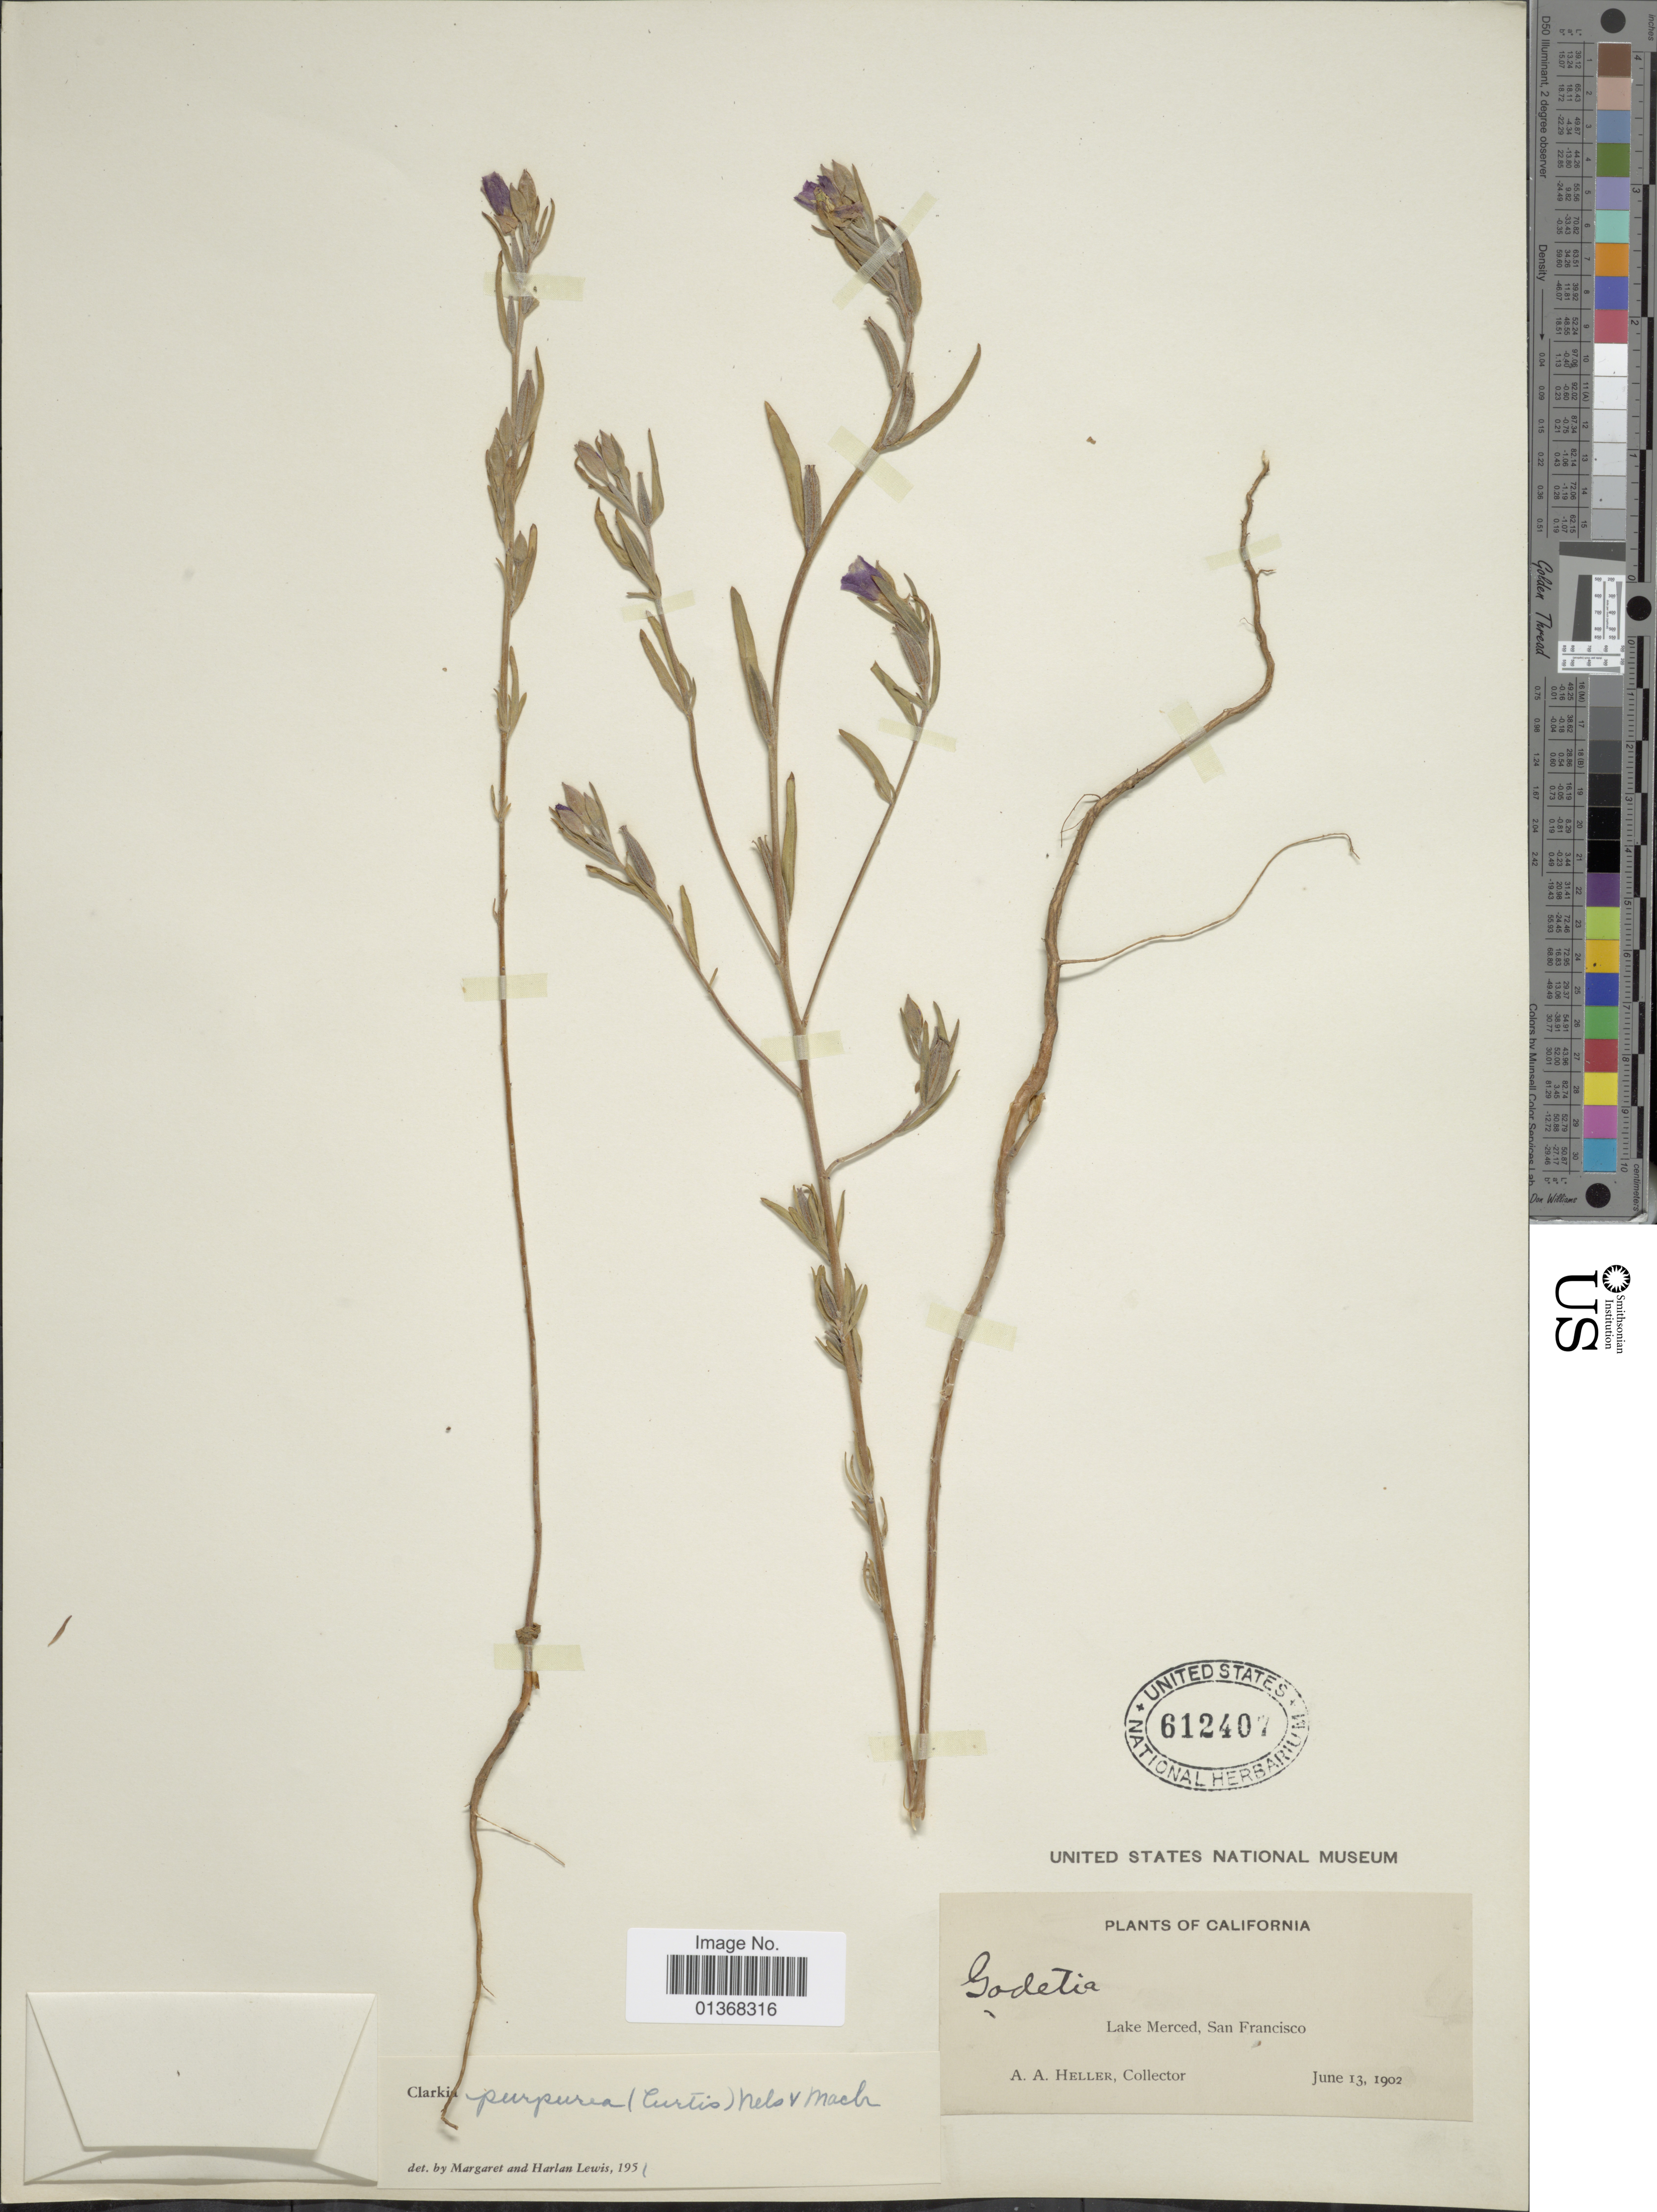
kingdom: Plantae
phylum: Tracheophyta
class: Magnoliopsida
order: Myrtales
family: Onagraceae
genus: Clarkia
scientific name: Clarkia purpurea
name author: (Curtis) A. Nelson & J.F. Macbr.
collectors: A. A. Heller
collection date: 1902-06-13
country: United States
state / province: California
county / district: San Francisco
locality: Lake Merced, San Francisco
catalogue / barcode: US 612407